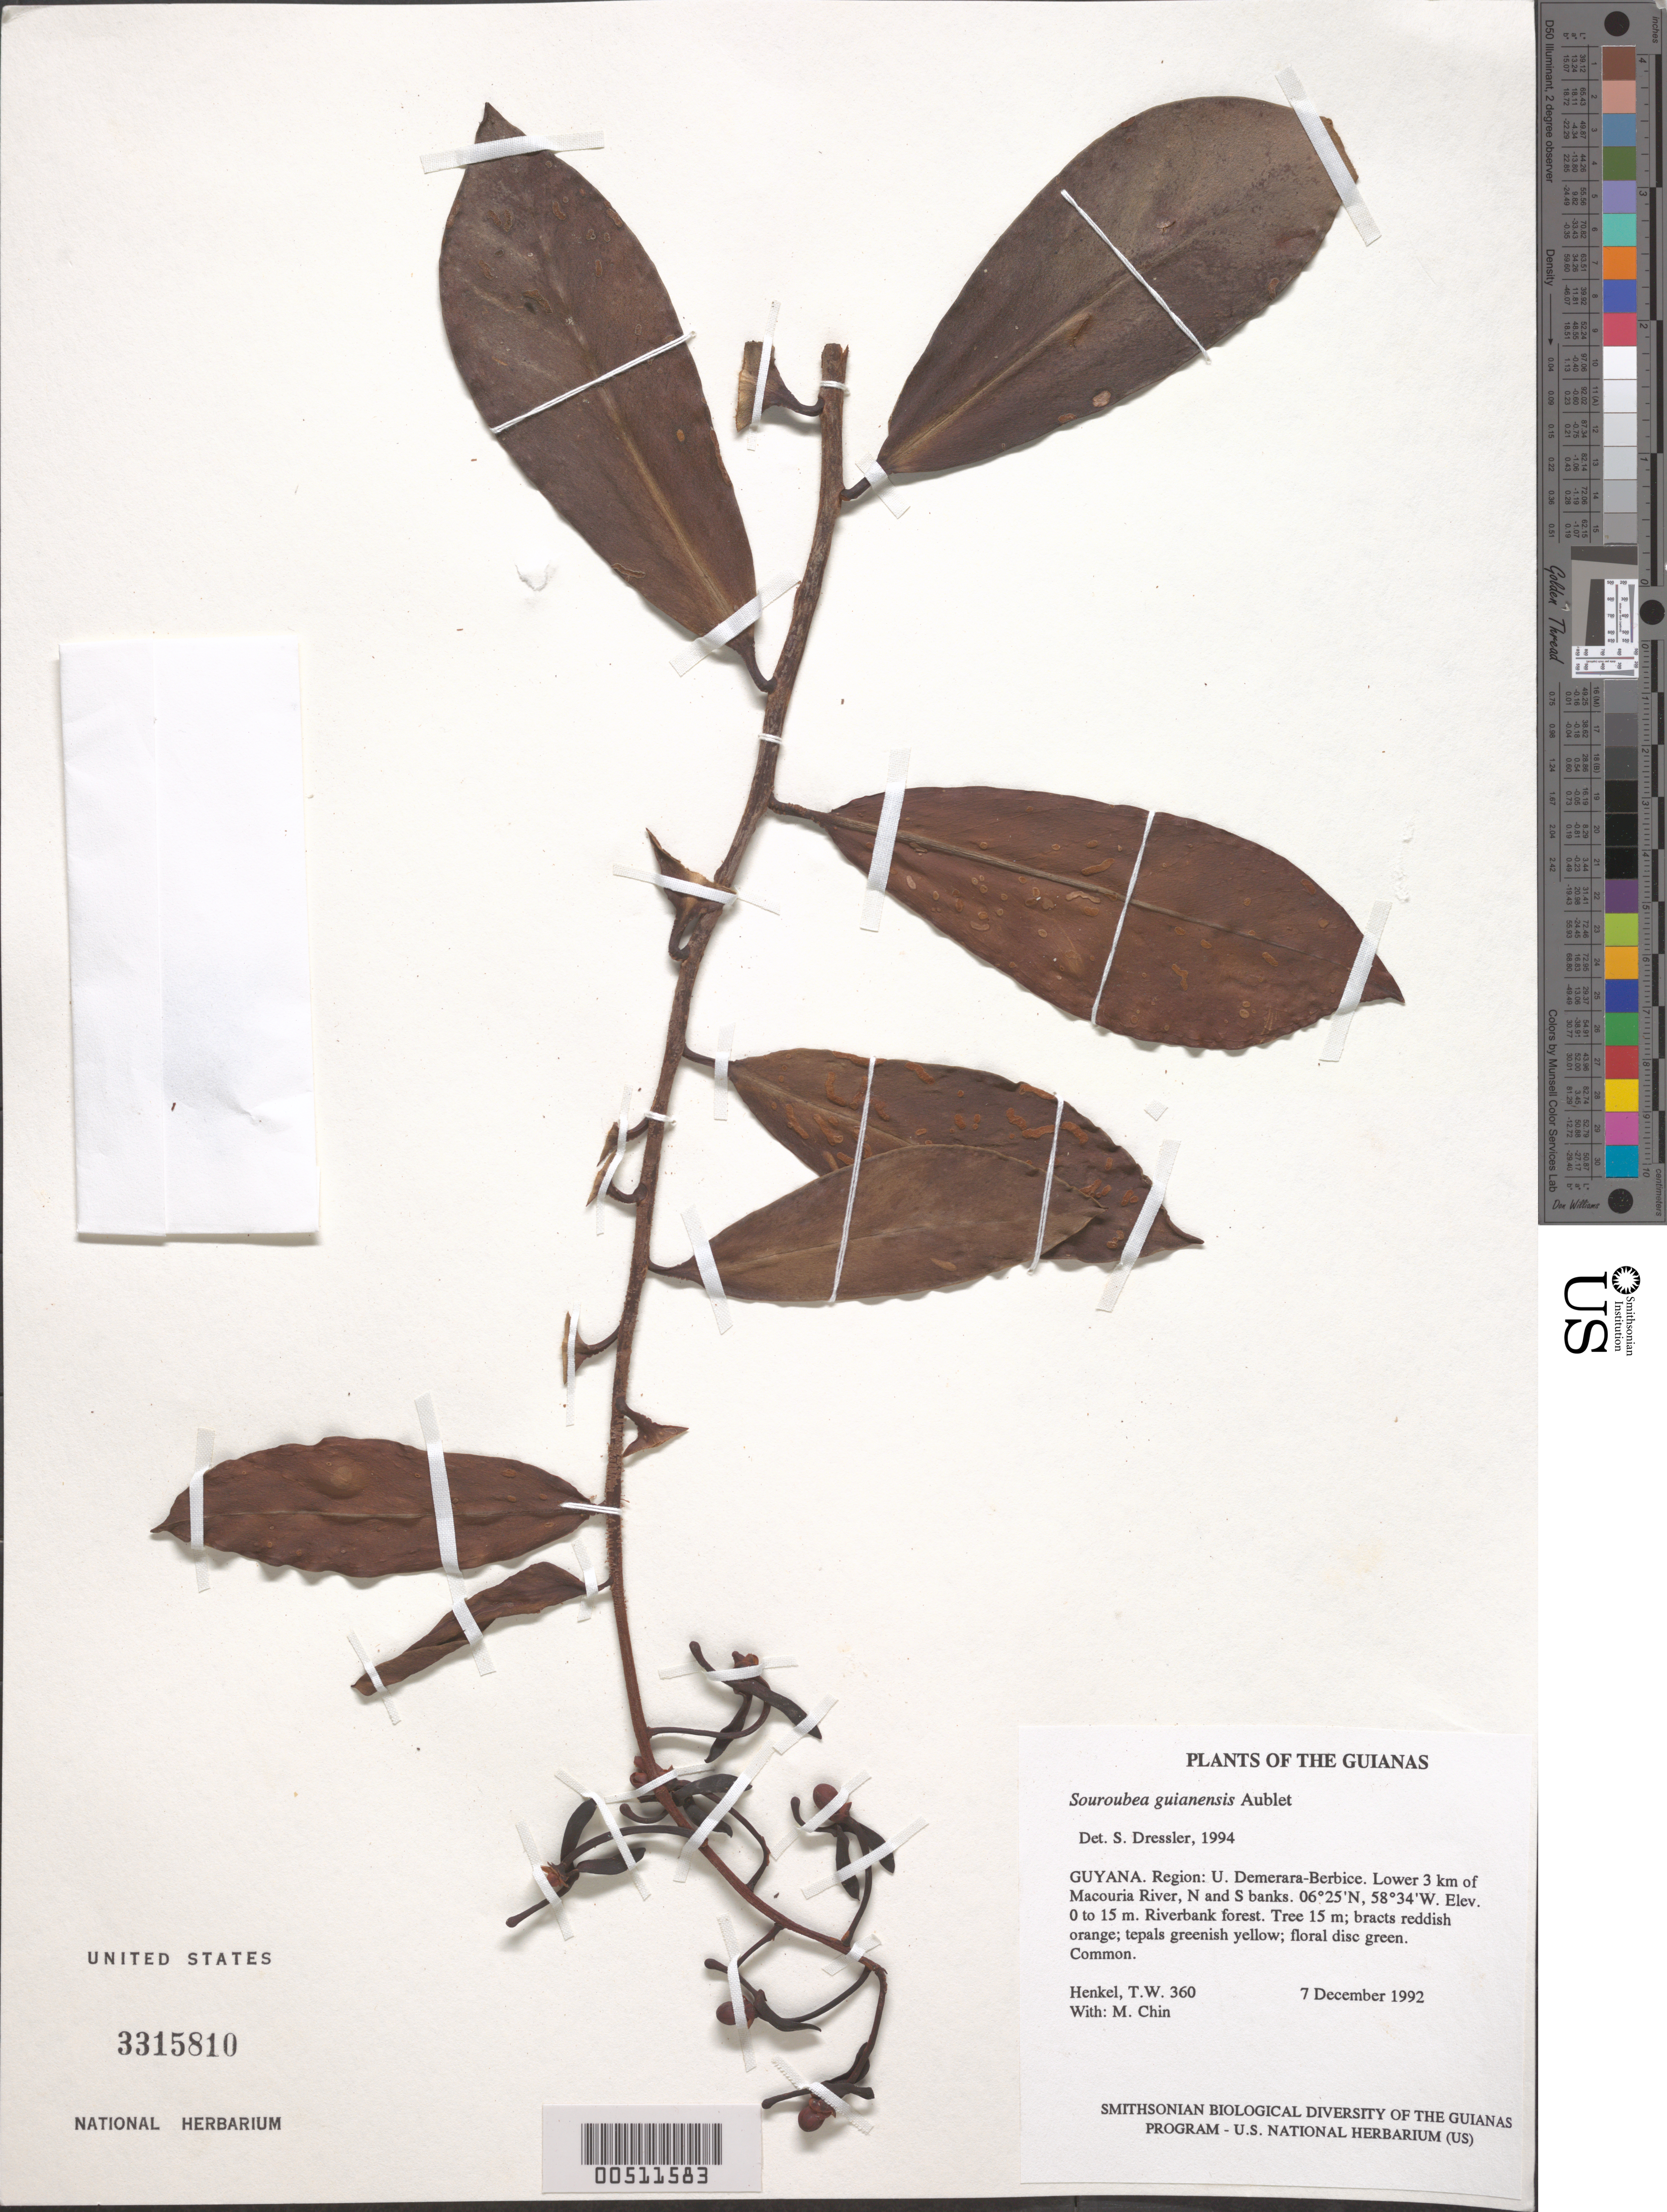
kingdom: Plantae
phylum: Tracheophyta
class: Magnoliopsida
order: Ericales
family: Marcgraviaceae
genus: Souroubea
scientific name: Souroubea guianensis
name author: Aubl.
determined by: Dressler, S., (FR), Forschungsinstitut Und Naturmuseum Senckenberg (GERMANY)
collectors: T. Henkel & M. Chin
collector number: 360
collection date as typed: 7 December 1992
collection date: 1992-12-07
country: Guyana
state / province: U. Demerara-Berbice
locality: Lower 3 km of Macouria River, N and S banks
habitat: Riverbank forest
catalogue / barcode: US 3315810